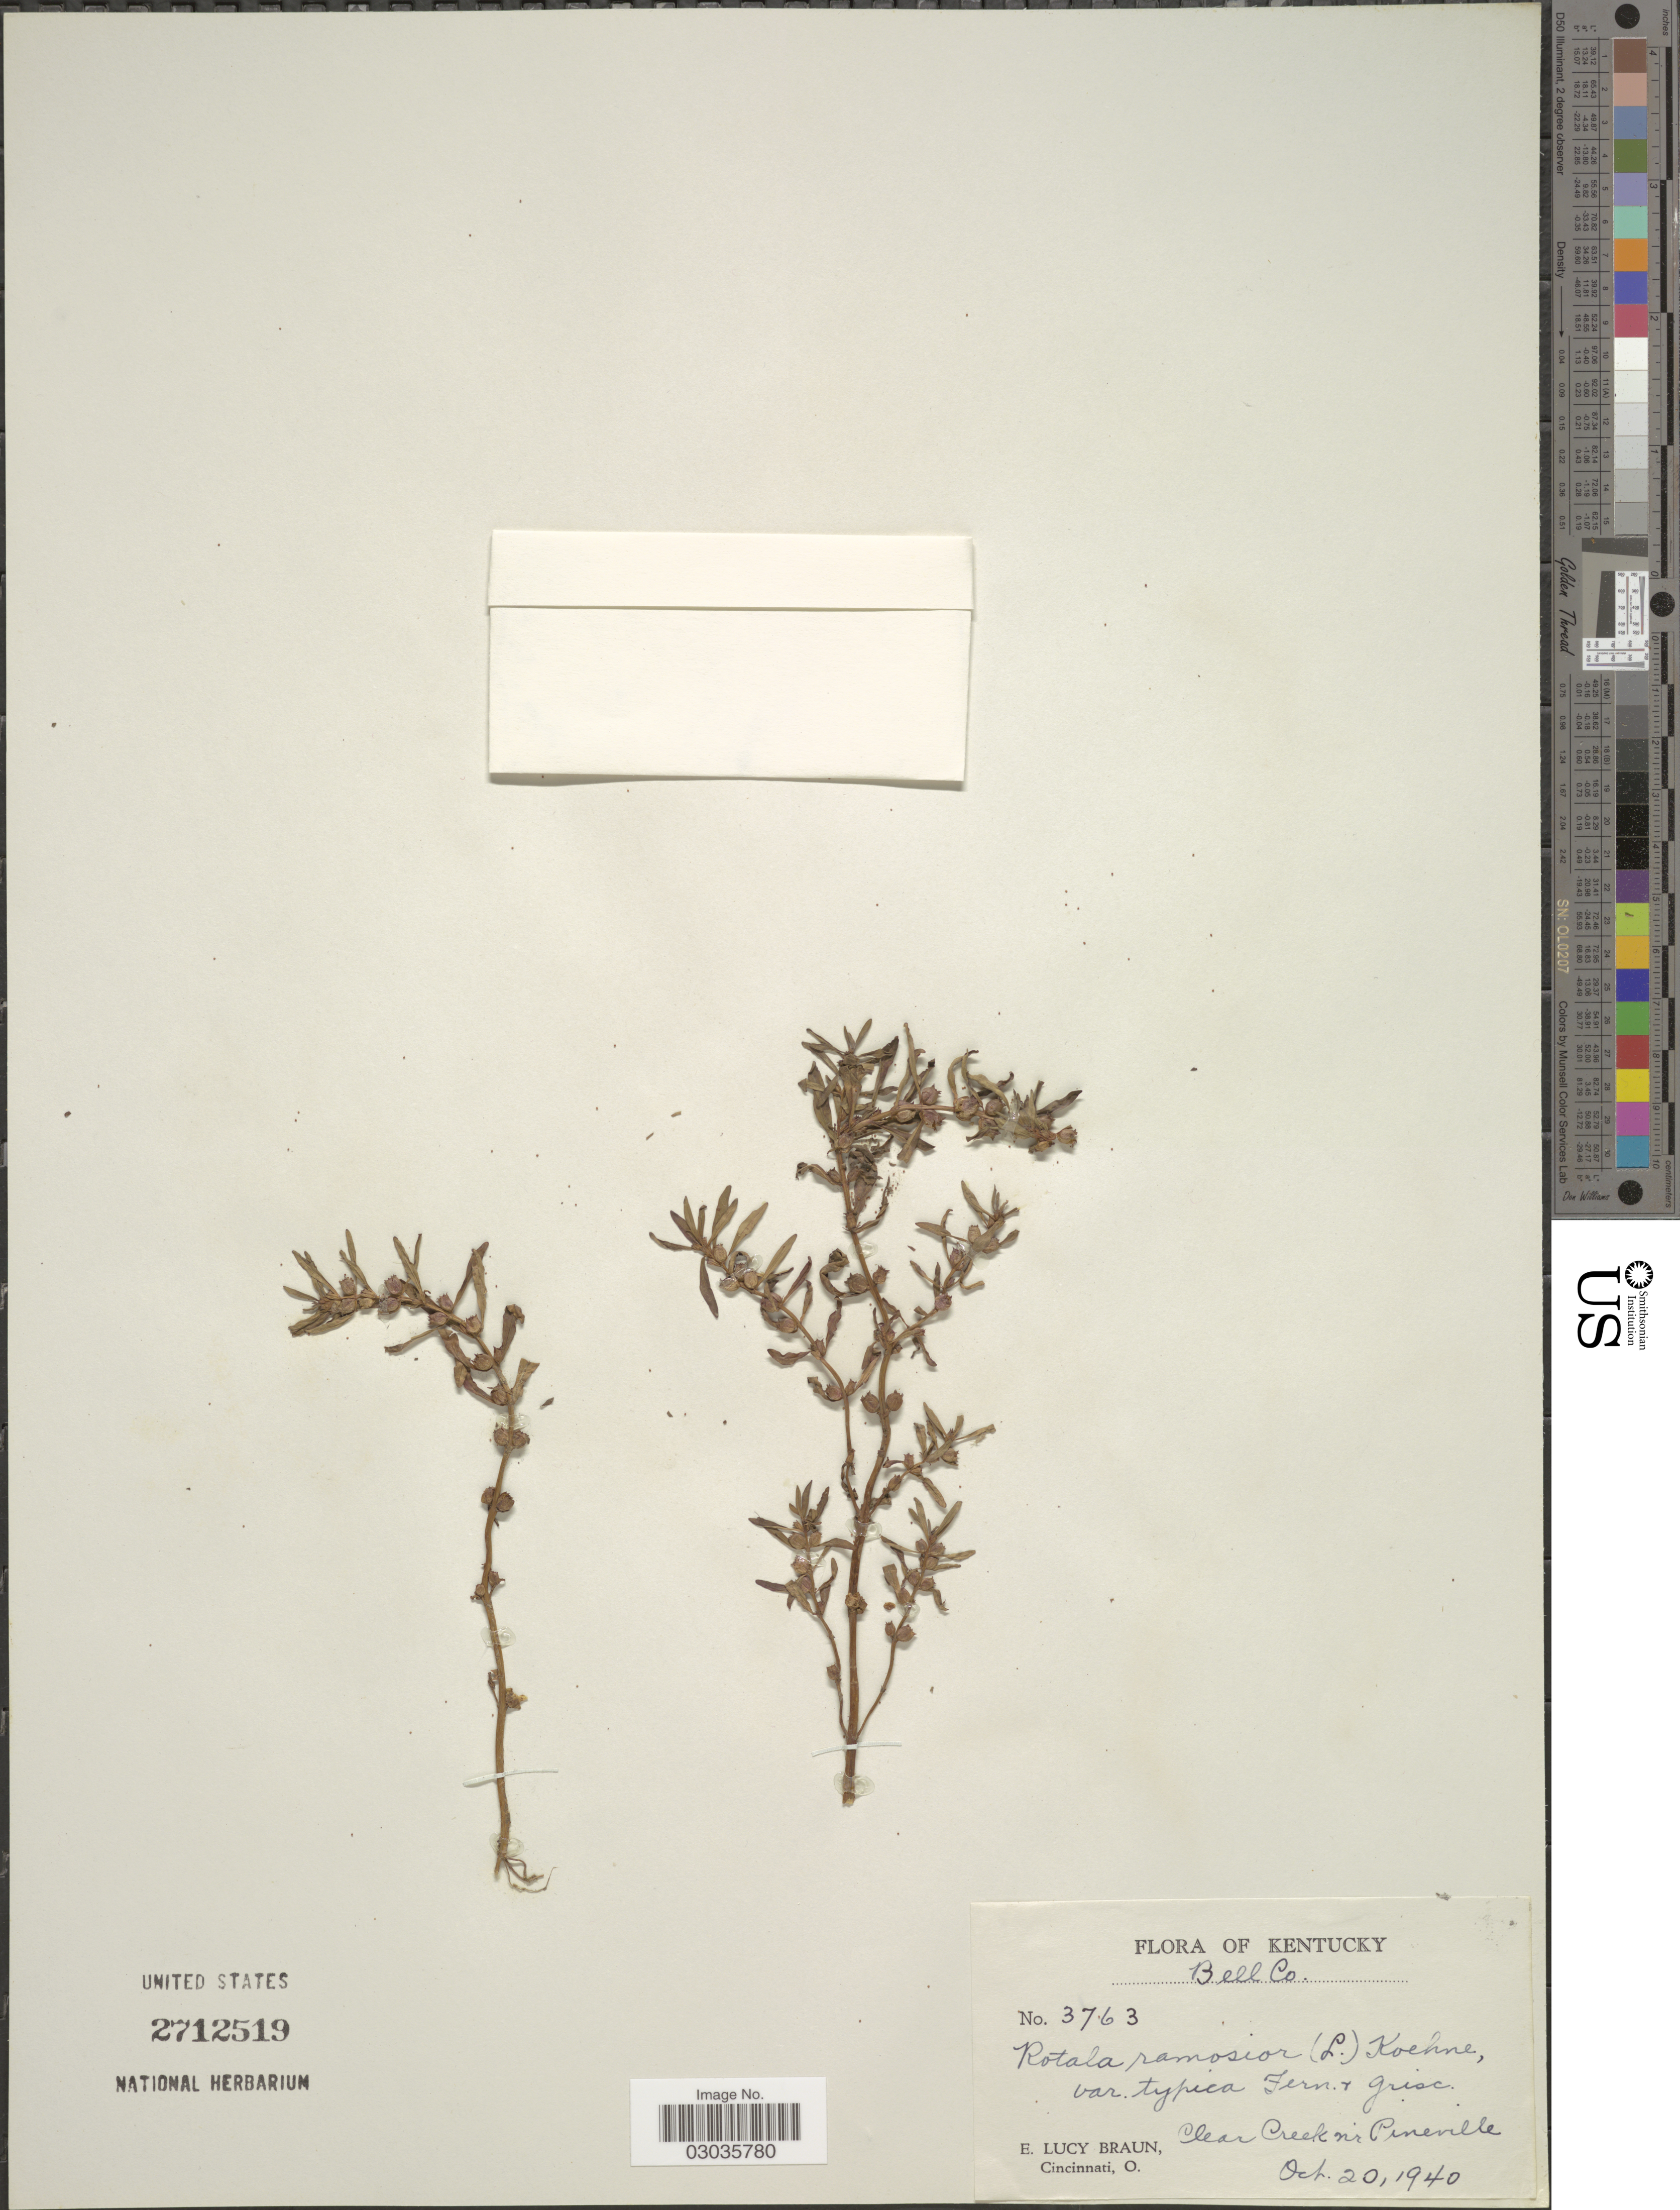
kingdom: Plantae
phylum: Tracheophyta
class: Magnoliopsida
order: Myrtales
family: Lythraceae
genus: Rotala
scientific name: Rotala ramosior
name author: (L.) Koehne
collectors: E. L. Braun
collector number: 3763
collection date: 1940-10-20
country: United States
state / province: Kentucky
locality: Bell Co. Clear Creek nr Pineville.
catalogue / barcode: US 2712519